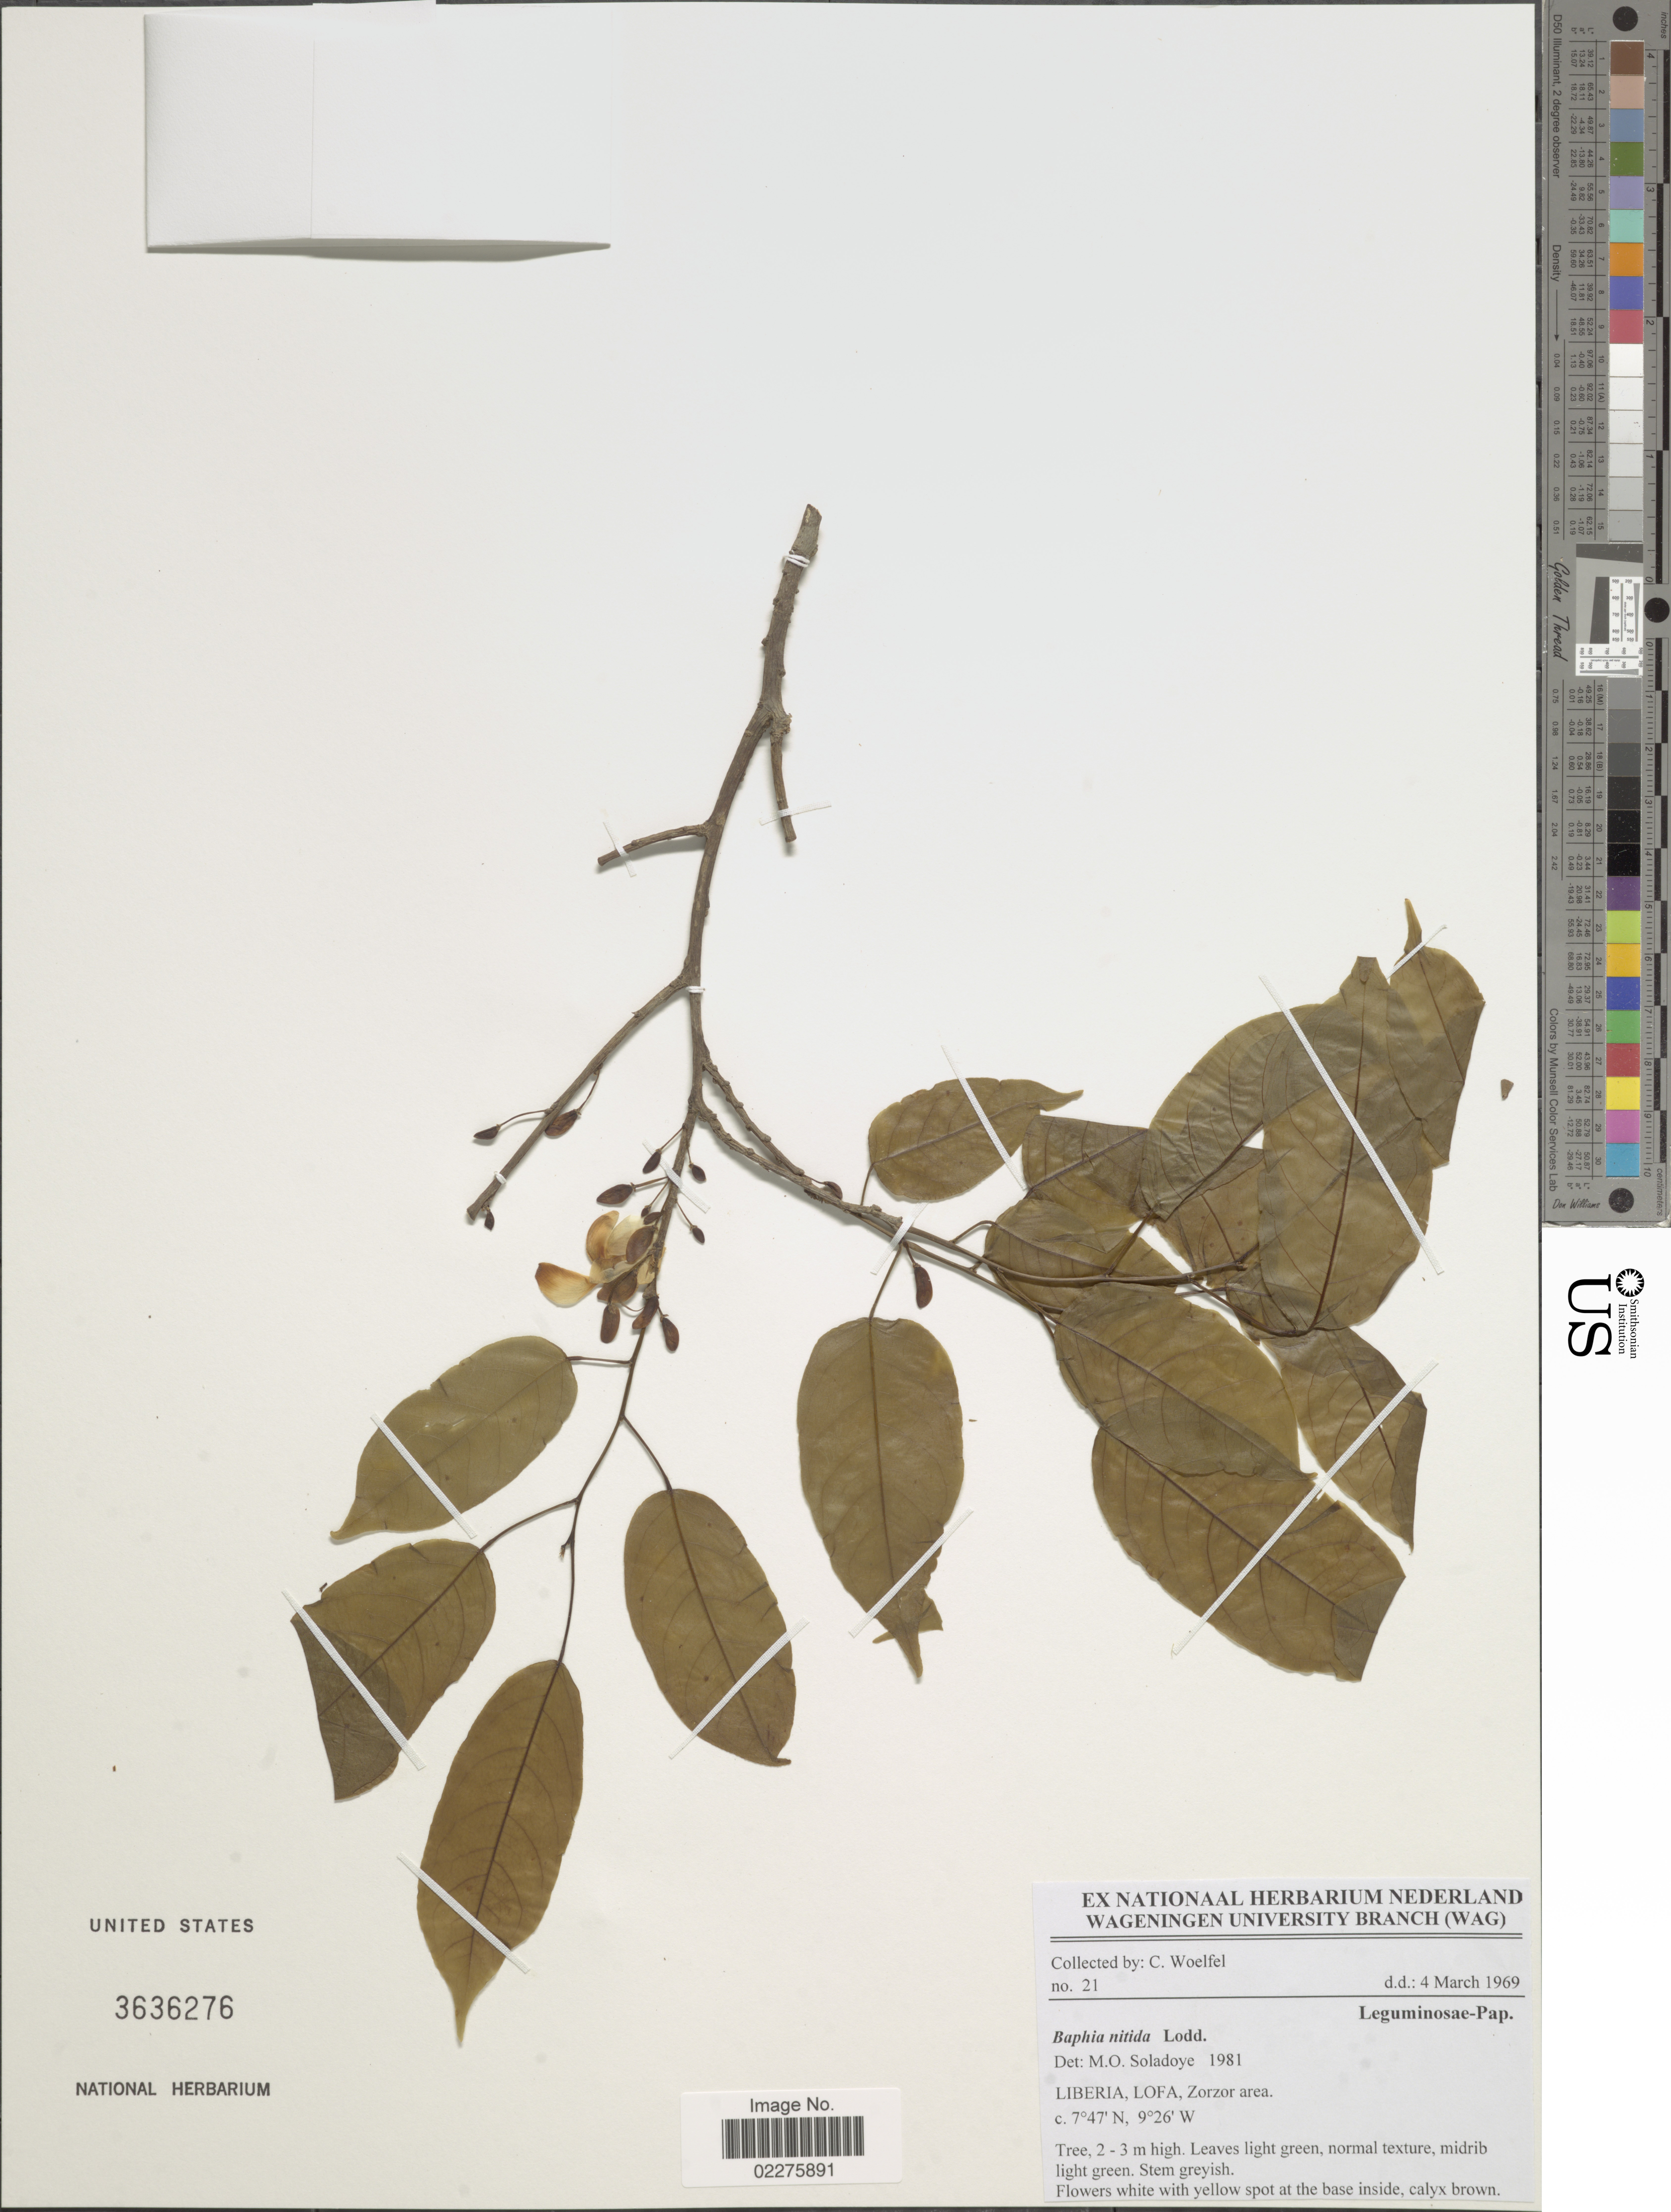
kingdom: Plantae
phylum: Tracheophyta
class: Magnoliopsida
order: Fabales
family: Fabaceae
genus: Baphia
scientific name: Baphia nitida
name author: Lodd.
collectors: C. Woelfel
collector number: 21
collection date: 1969-03-04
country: Liberia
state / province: Lofa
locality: Zorzor area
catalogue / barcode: US 3636276